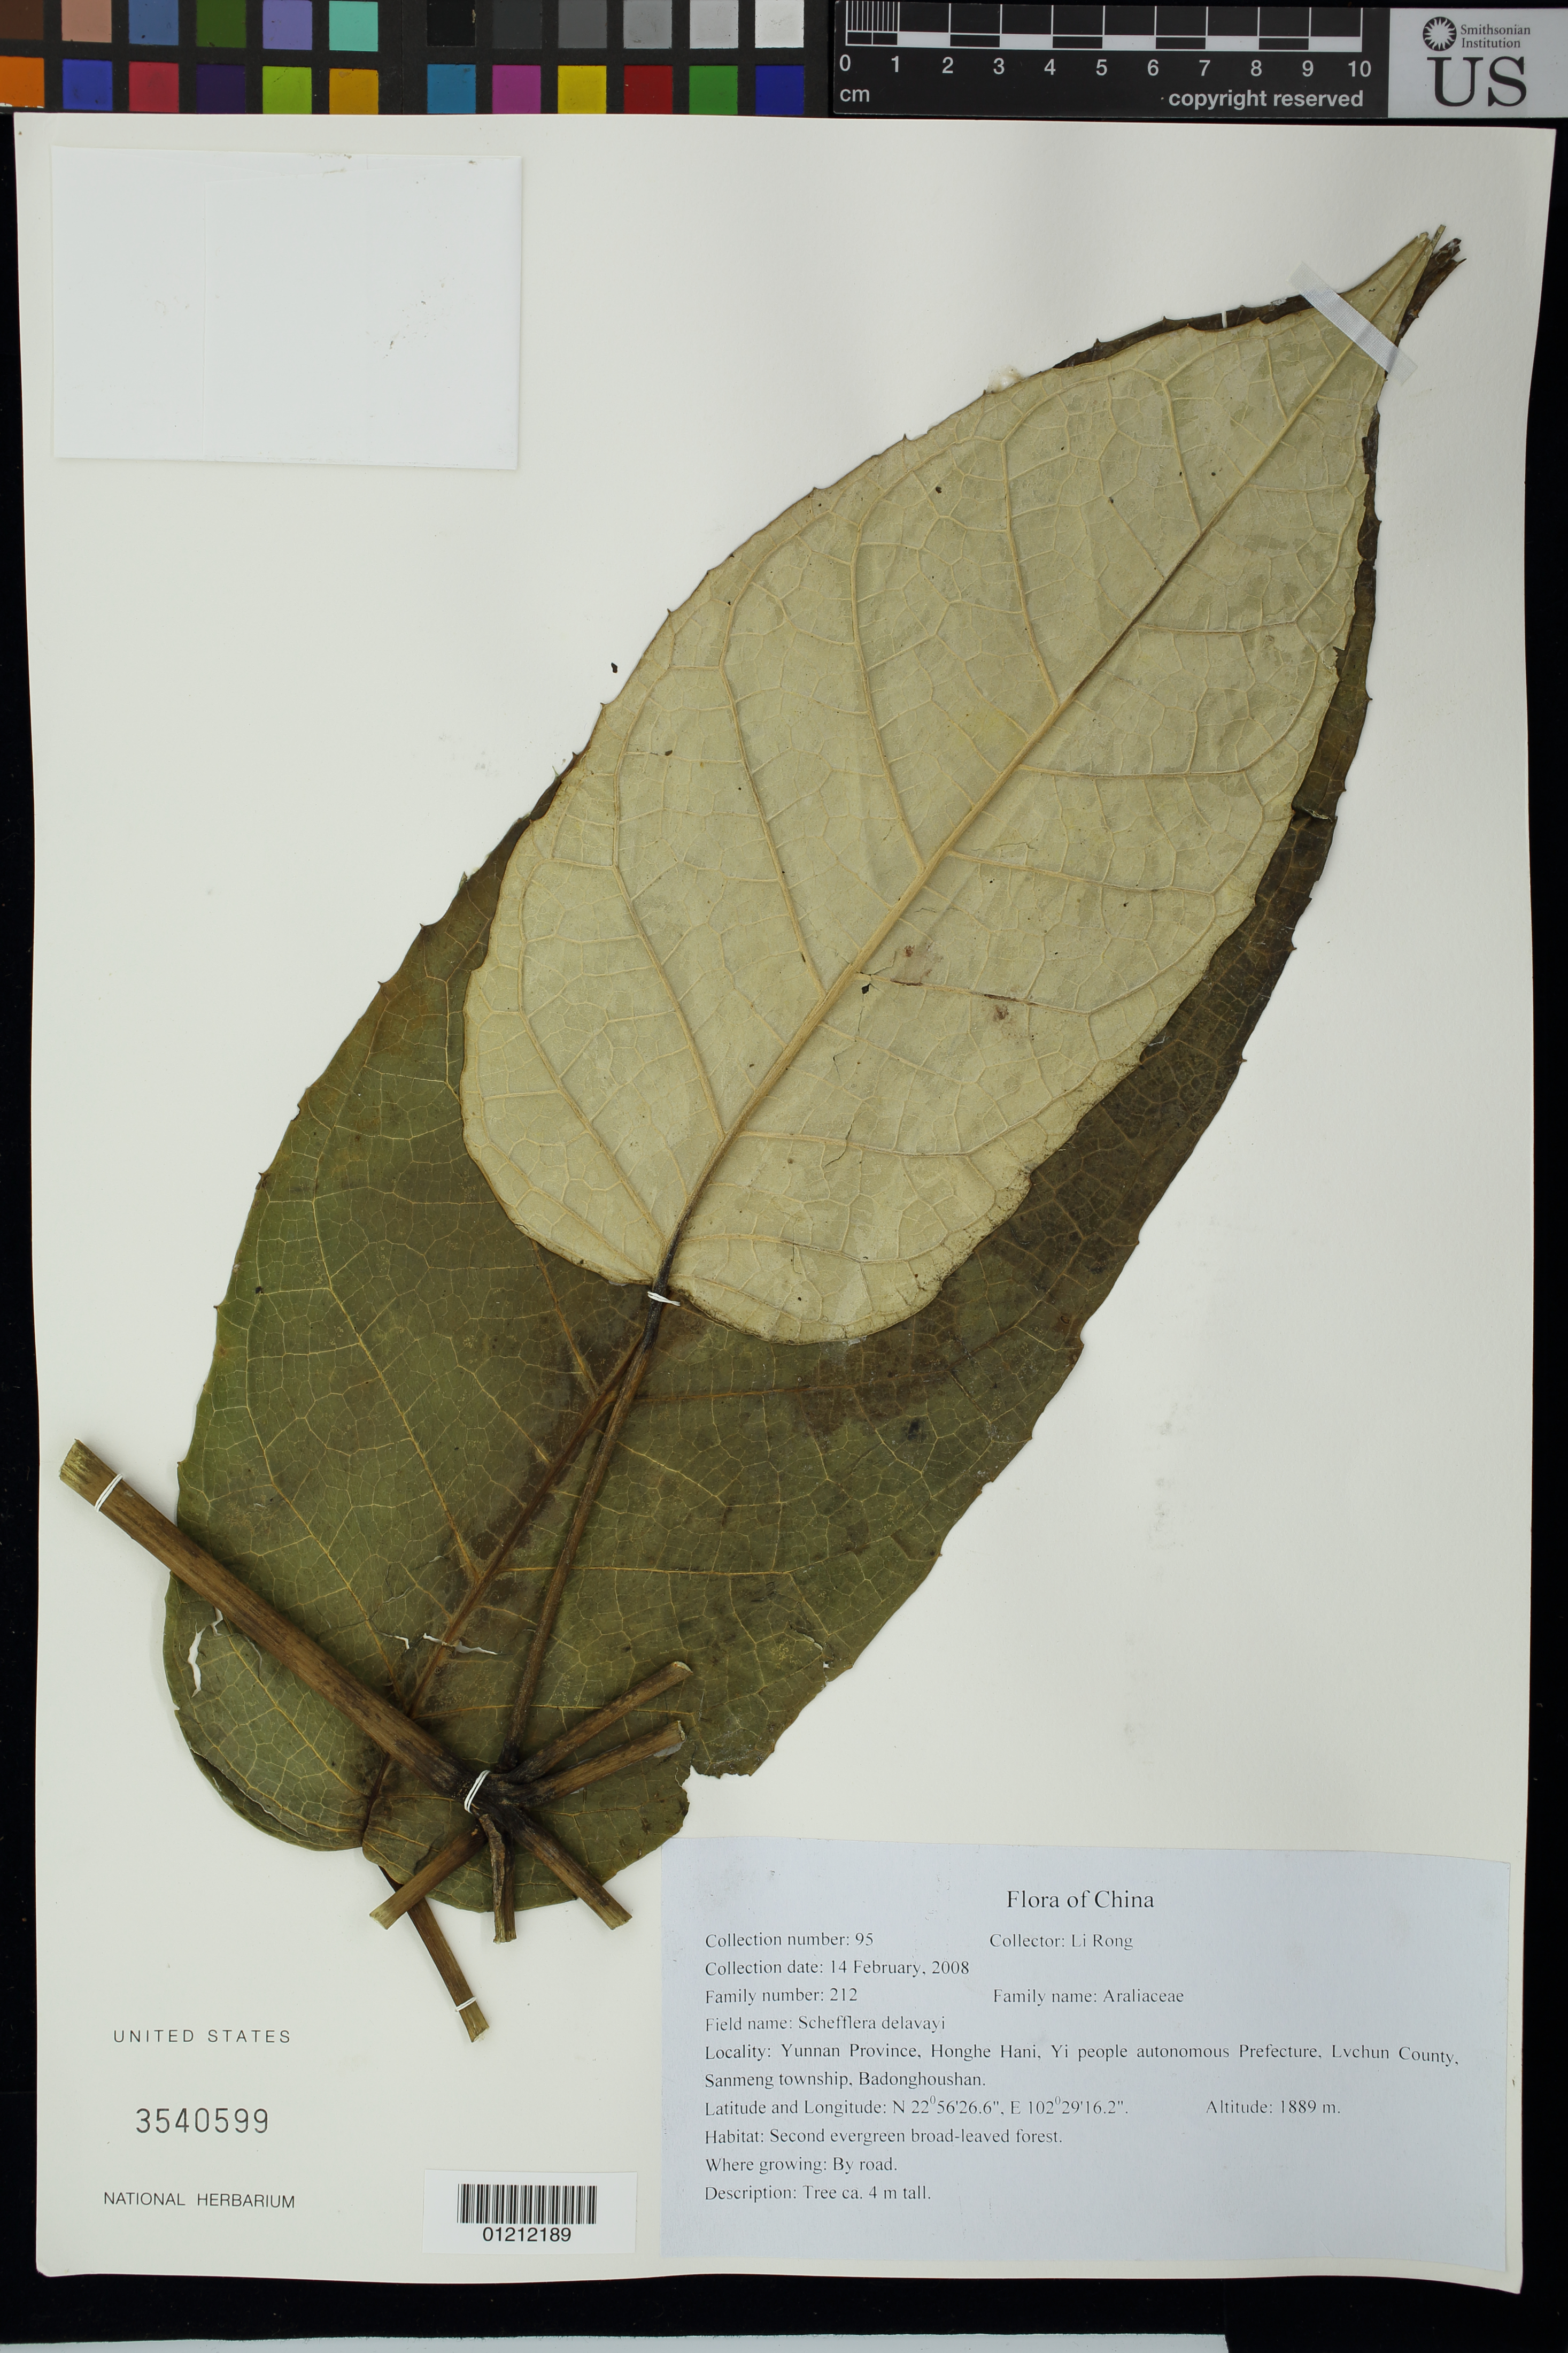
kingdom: Plantae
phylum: Tracheophyta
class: Magnoliopsida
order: Apiales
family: Araliaceae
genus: Schefflera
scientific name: Schefflera delavayi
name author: (Franch.) Harms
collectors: R. Li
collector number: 95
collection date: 2008-02-14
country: China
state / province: Yunnan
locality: Honghe Hani, Yi people autonomous Prefecture. Lvchun County, Sanmeng township, Badonghoushan.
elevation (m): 1889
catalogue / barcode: US 3540599